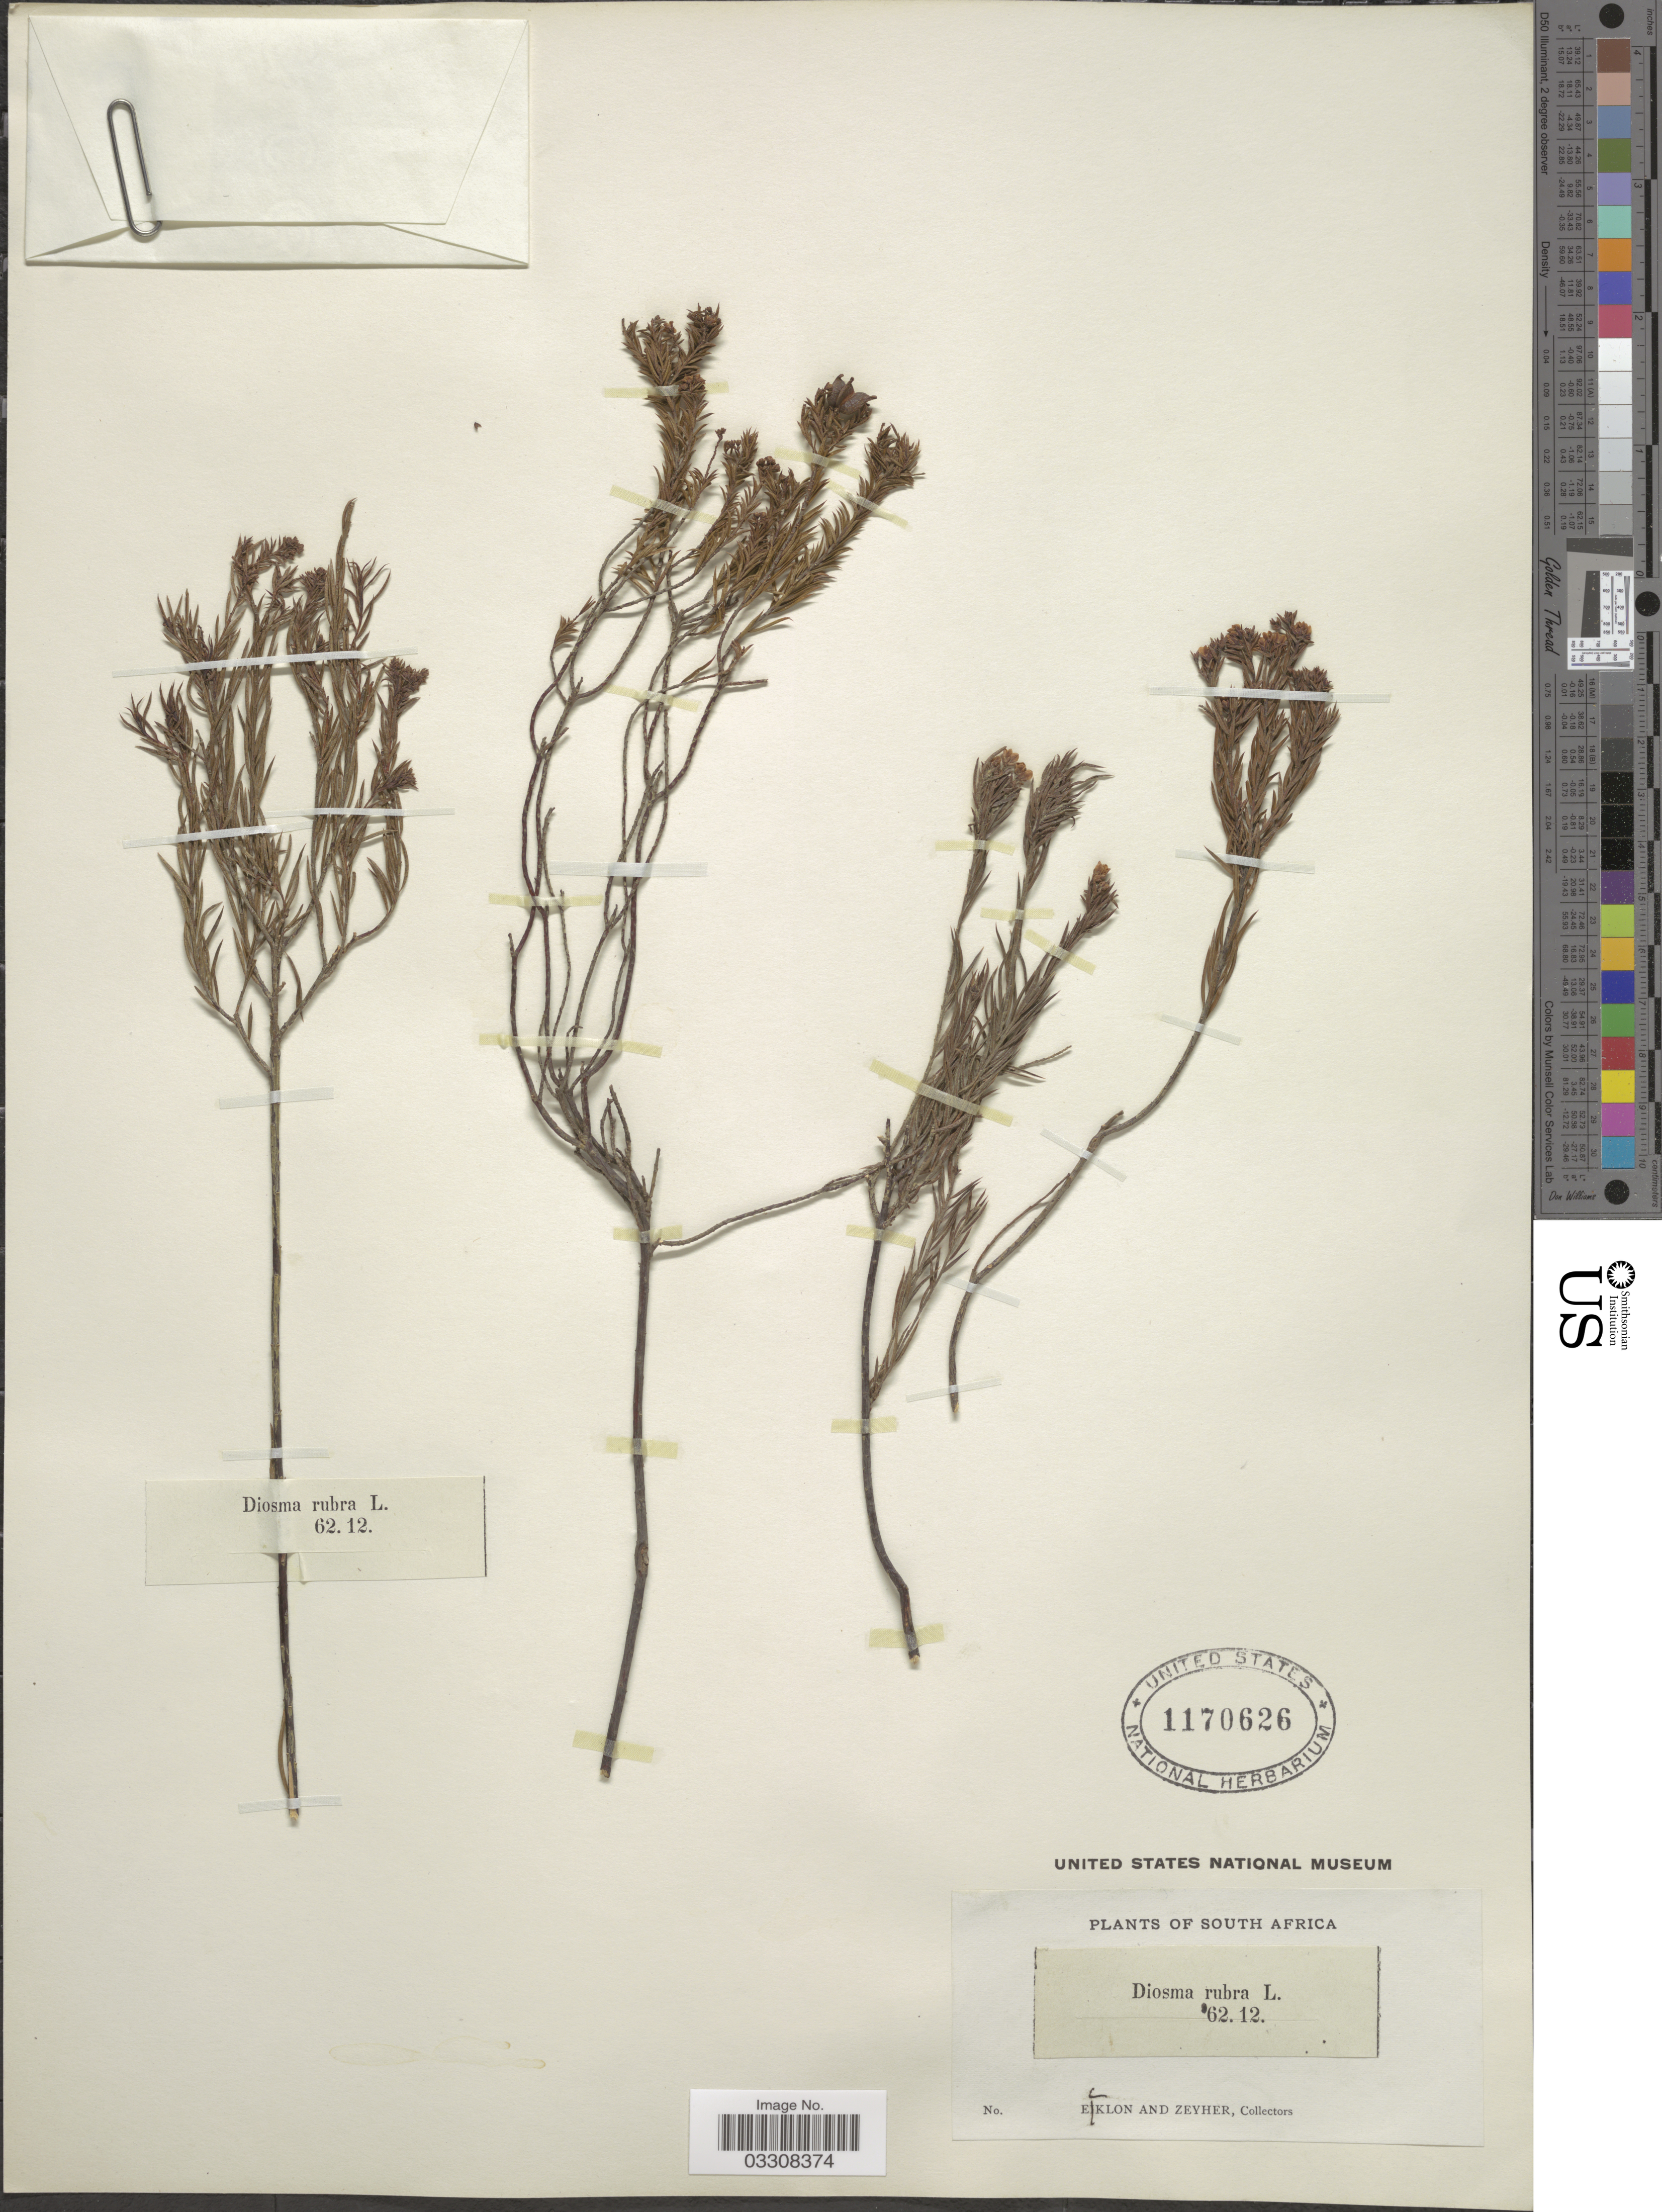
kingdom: Plantae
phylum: Tracheophyta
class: Magnoliopsida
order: Sapindales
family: Rutaceae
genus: Diosma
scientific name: Diosma rubra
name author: L.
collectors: -. Ecklon & -. Zeyher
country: South Africa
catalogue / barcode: US 1170626